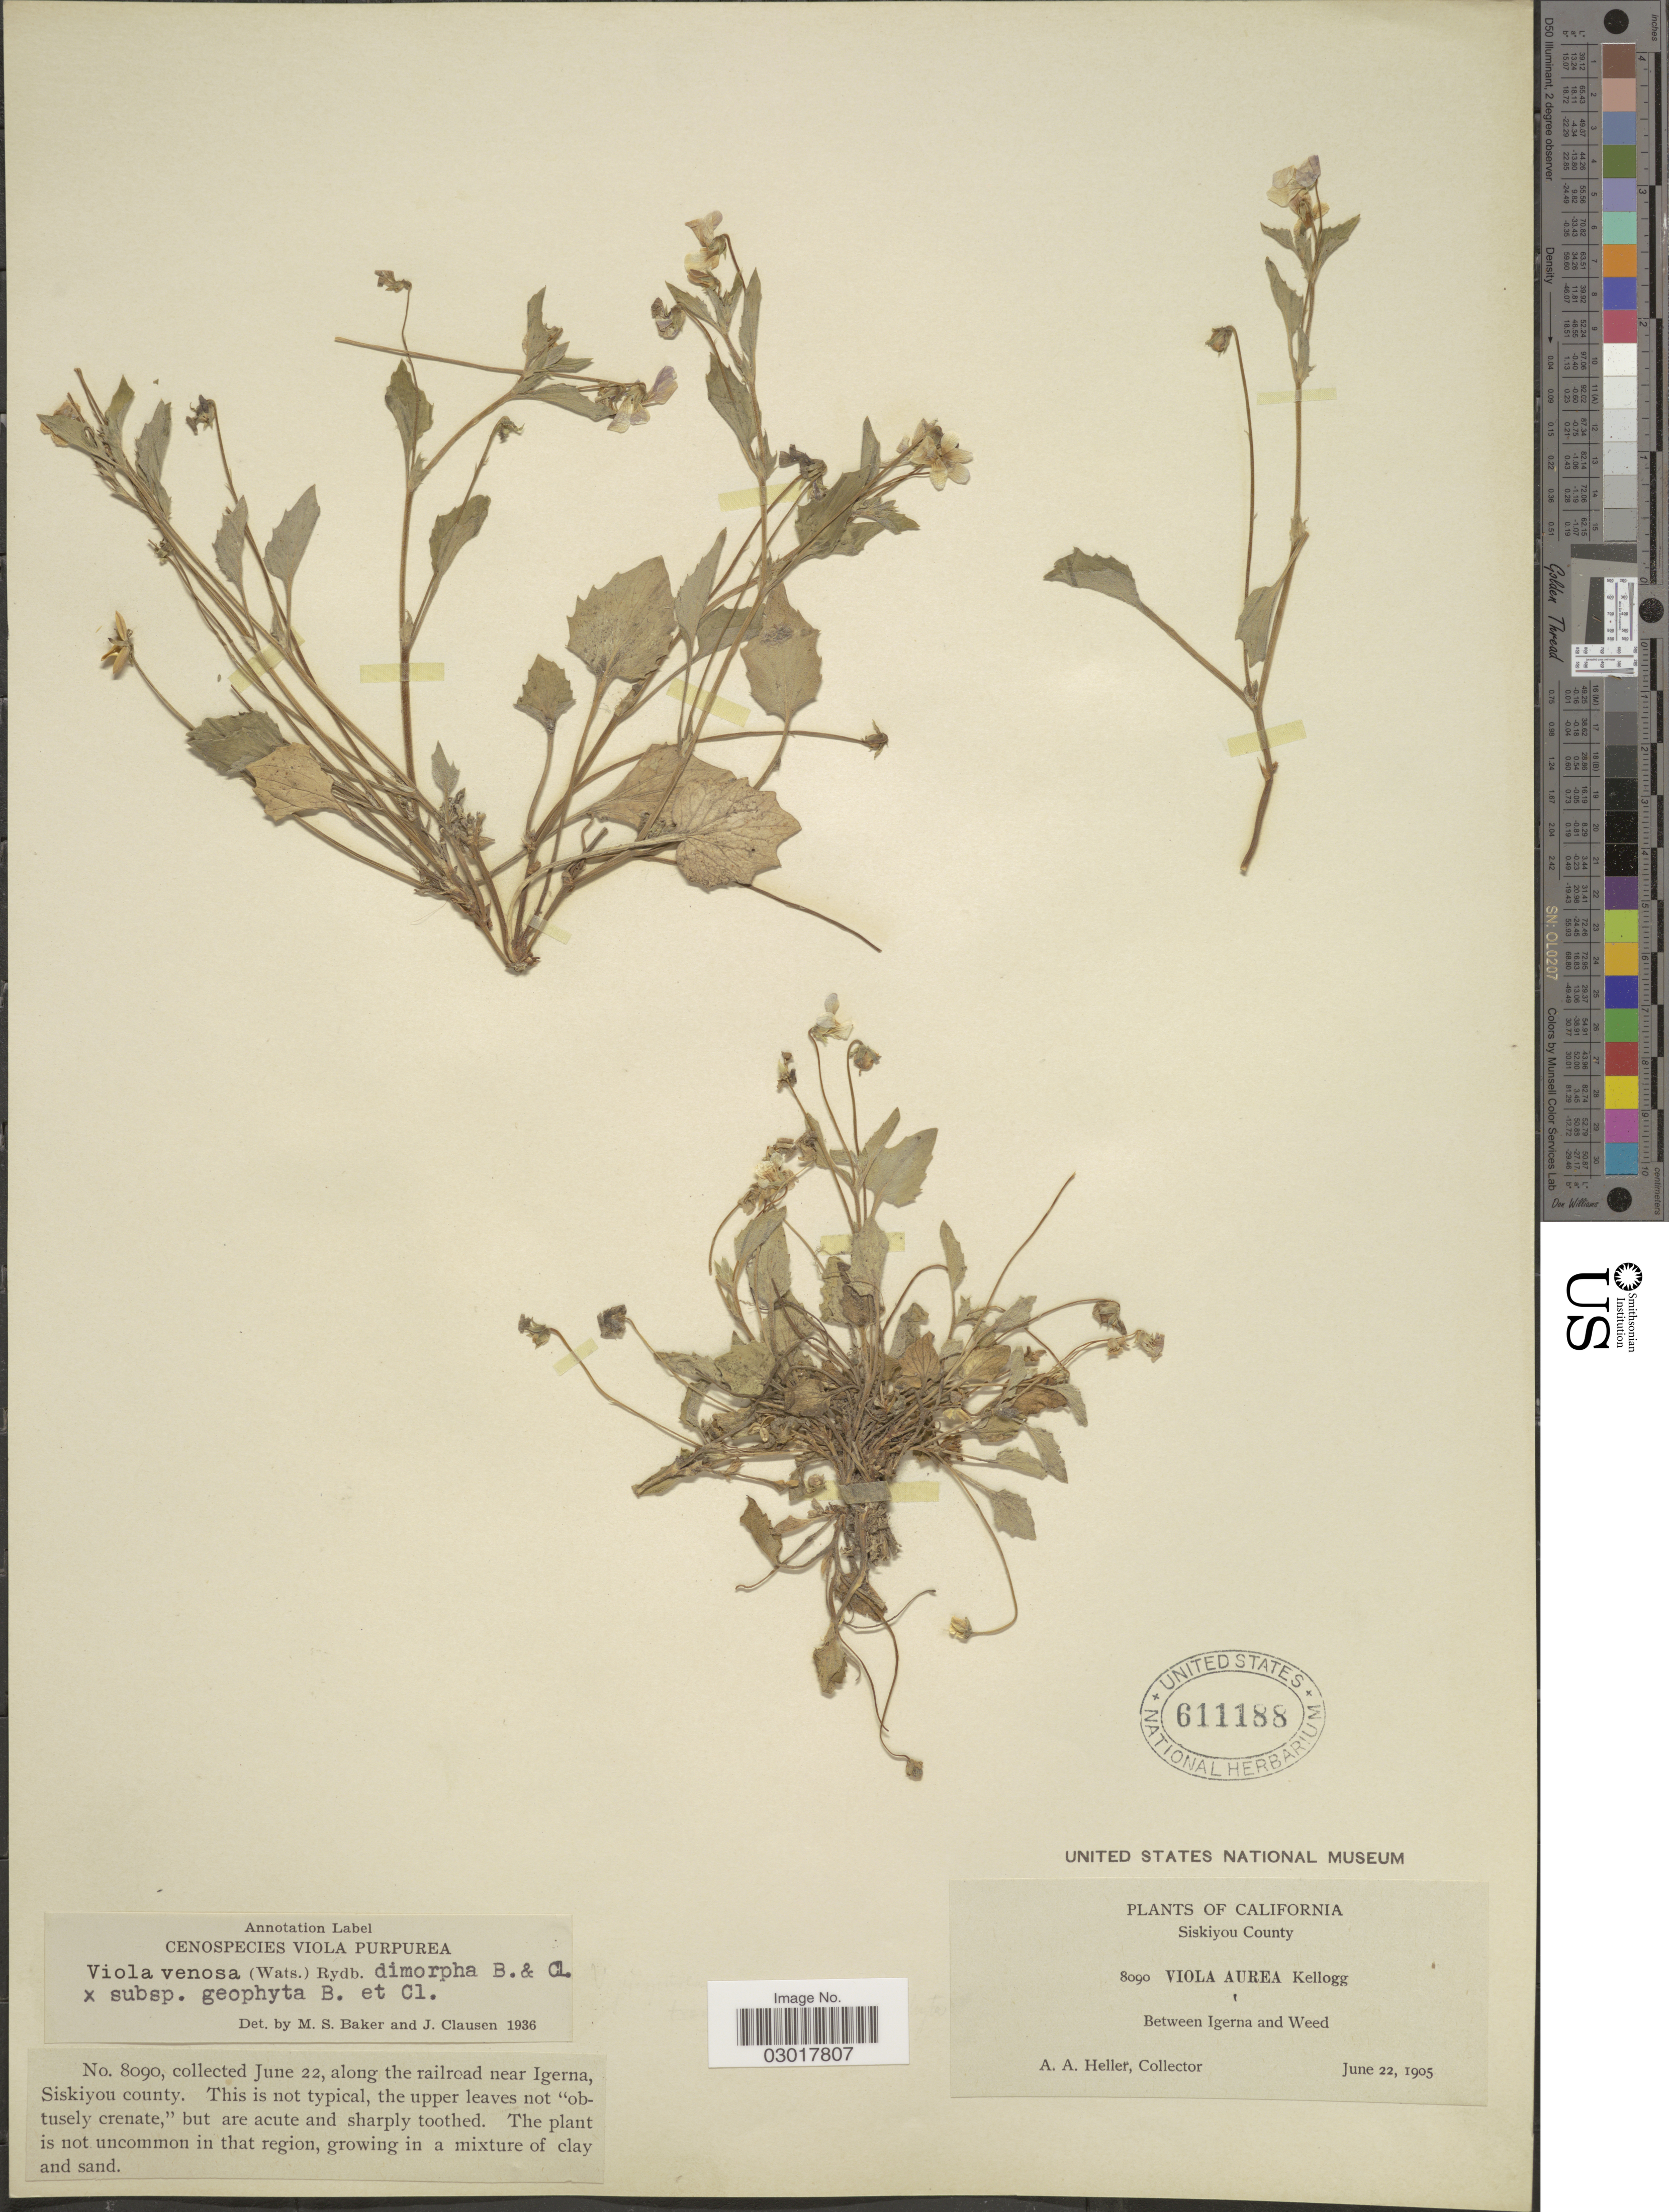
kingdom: Plantae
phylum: Tracheophyta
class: Magnoliopsida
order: Malpighiales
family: Violaceae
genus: Viola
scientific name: Viola venosa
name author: (S. Watson) Rydb.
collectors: A. A. Heller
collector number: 8090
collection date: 1905-06-22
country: United States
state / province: California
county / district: Siskiyou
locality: Siskiyou County. Between Igerna and Weed.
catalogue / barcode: US 611188